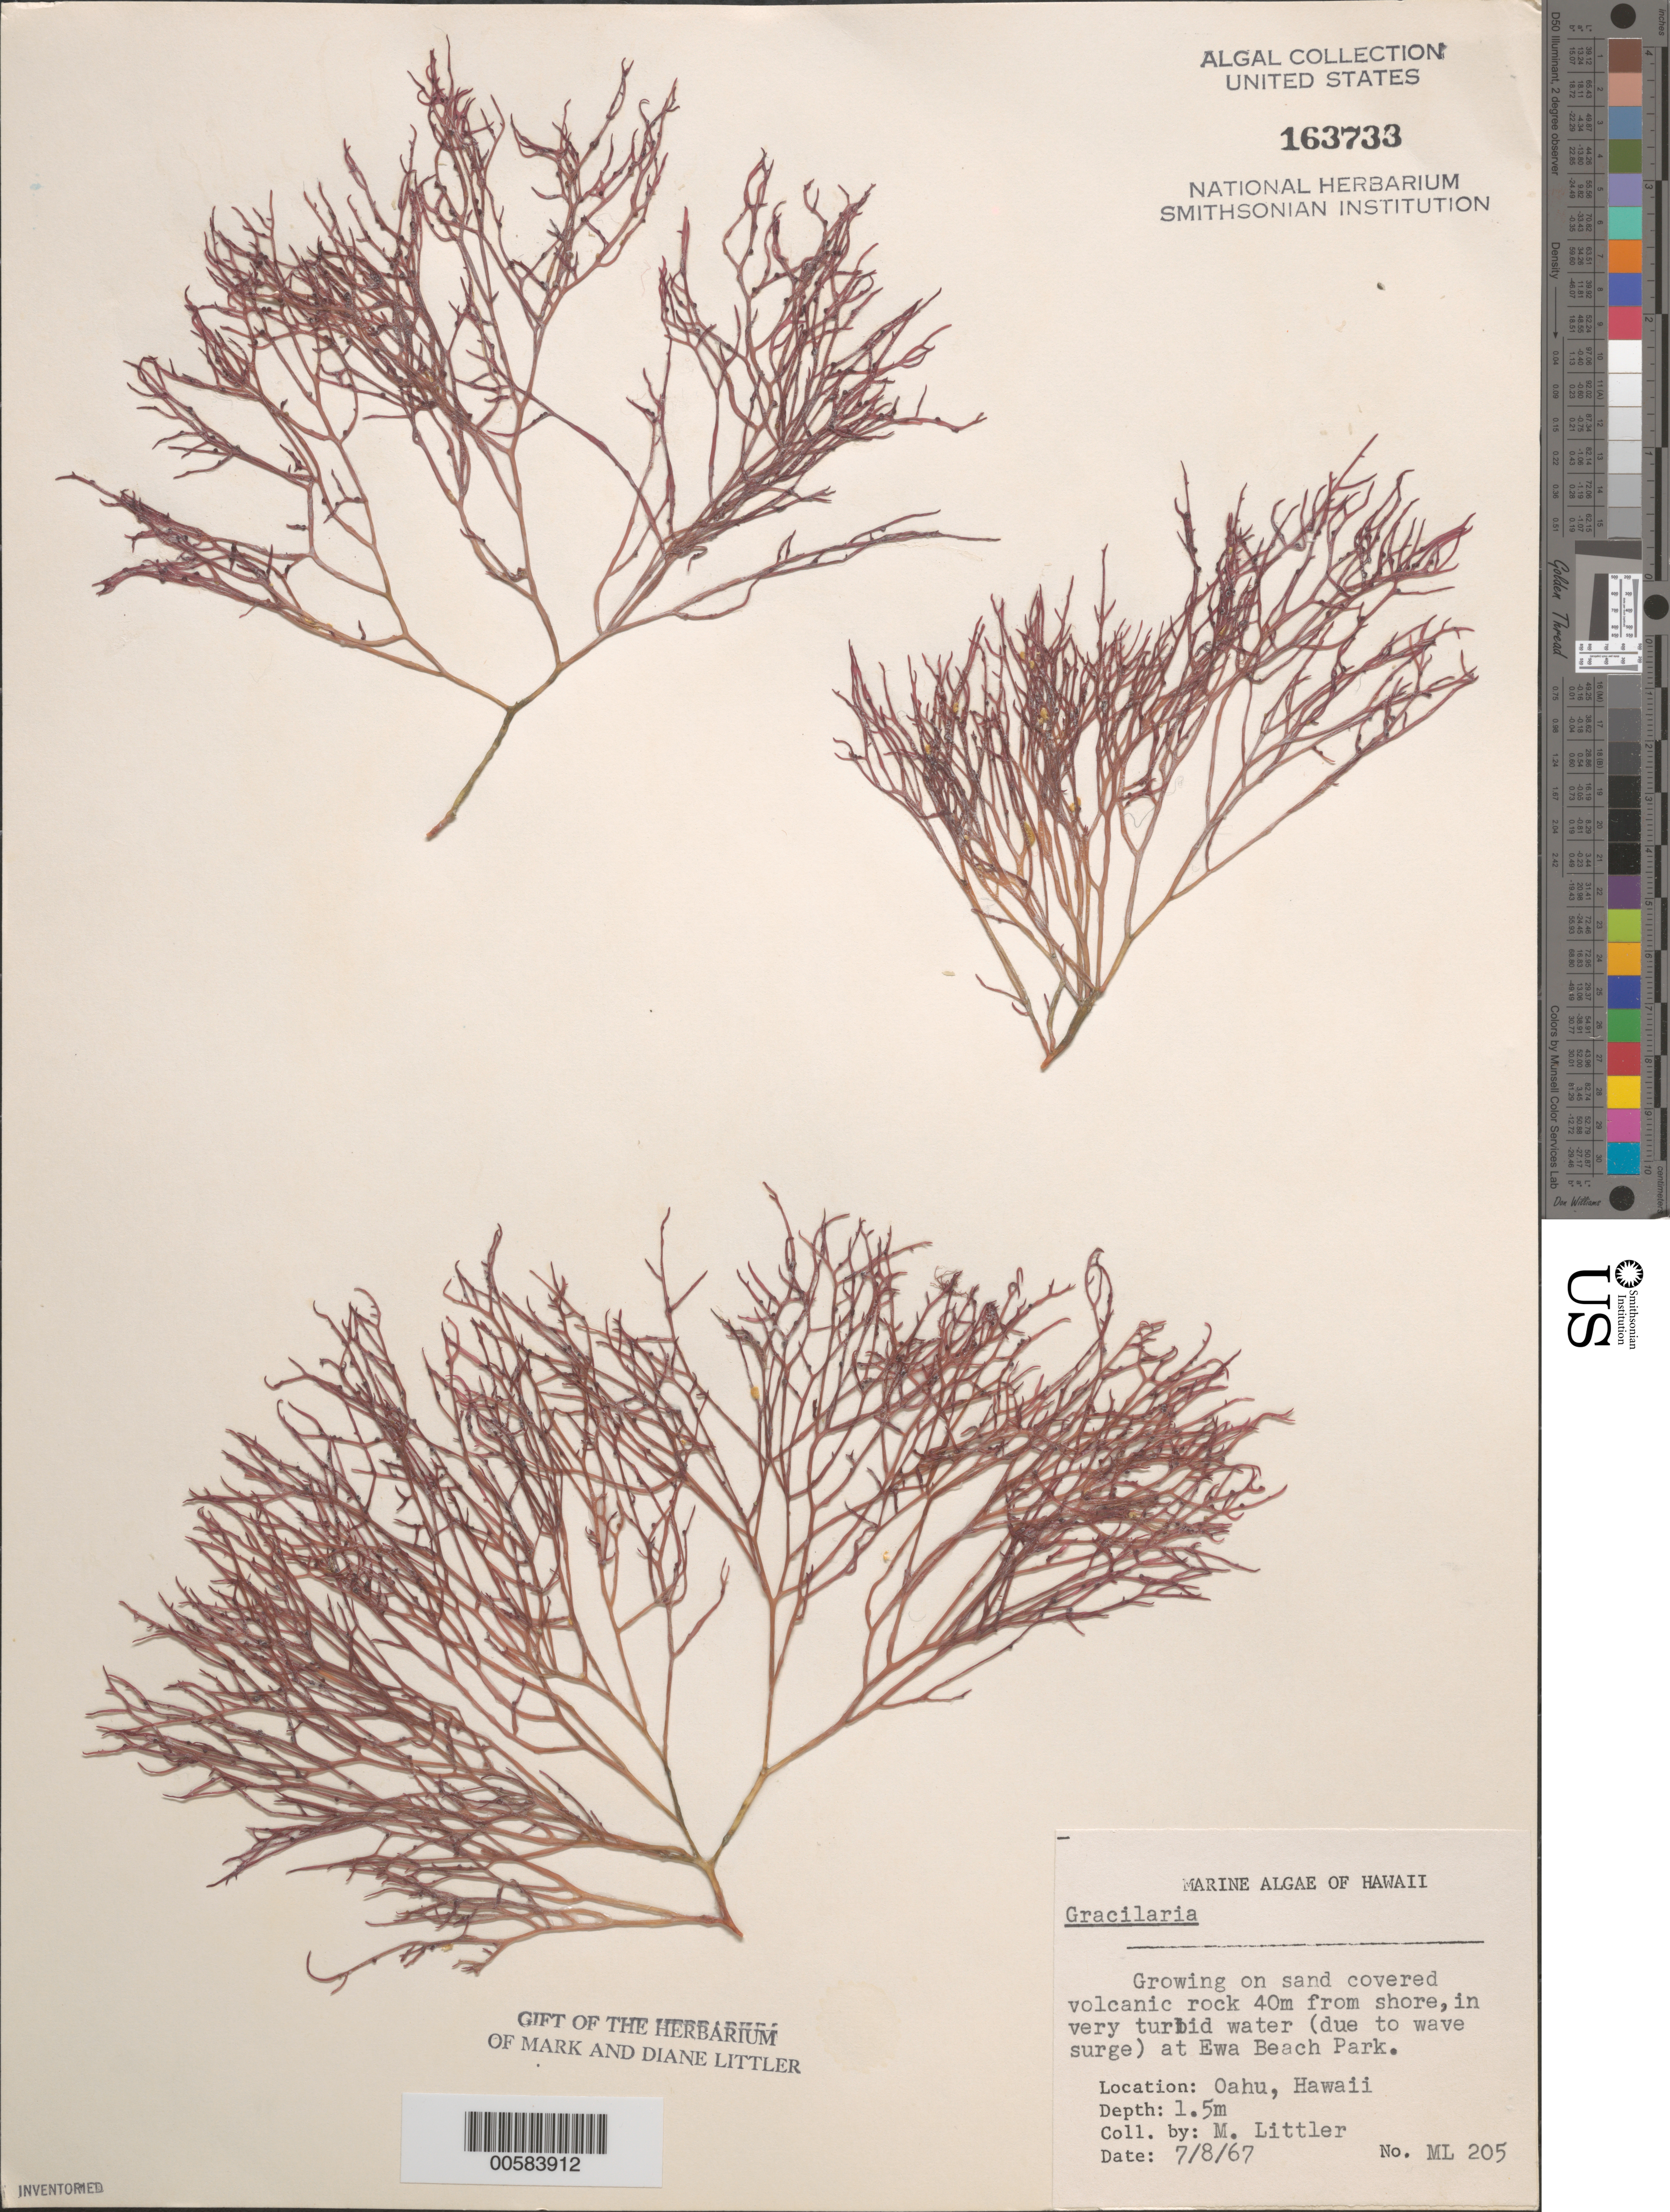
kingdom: Plantae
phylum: Rhodophyta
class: Florideophyceae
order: Gracilariales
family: Gracilariaceae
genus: Gracilaria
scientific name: Gracilaria sp.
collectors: M. M. Littler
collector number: ML 205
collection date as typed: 08 Jul 1967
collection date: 1967-07-08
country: United States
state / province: Hawaii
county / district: Honolulu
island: Oahu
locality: Ewa Beach Park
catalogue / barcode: US 163733